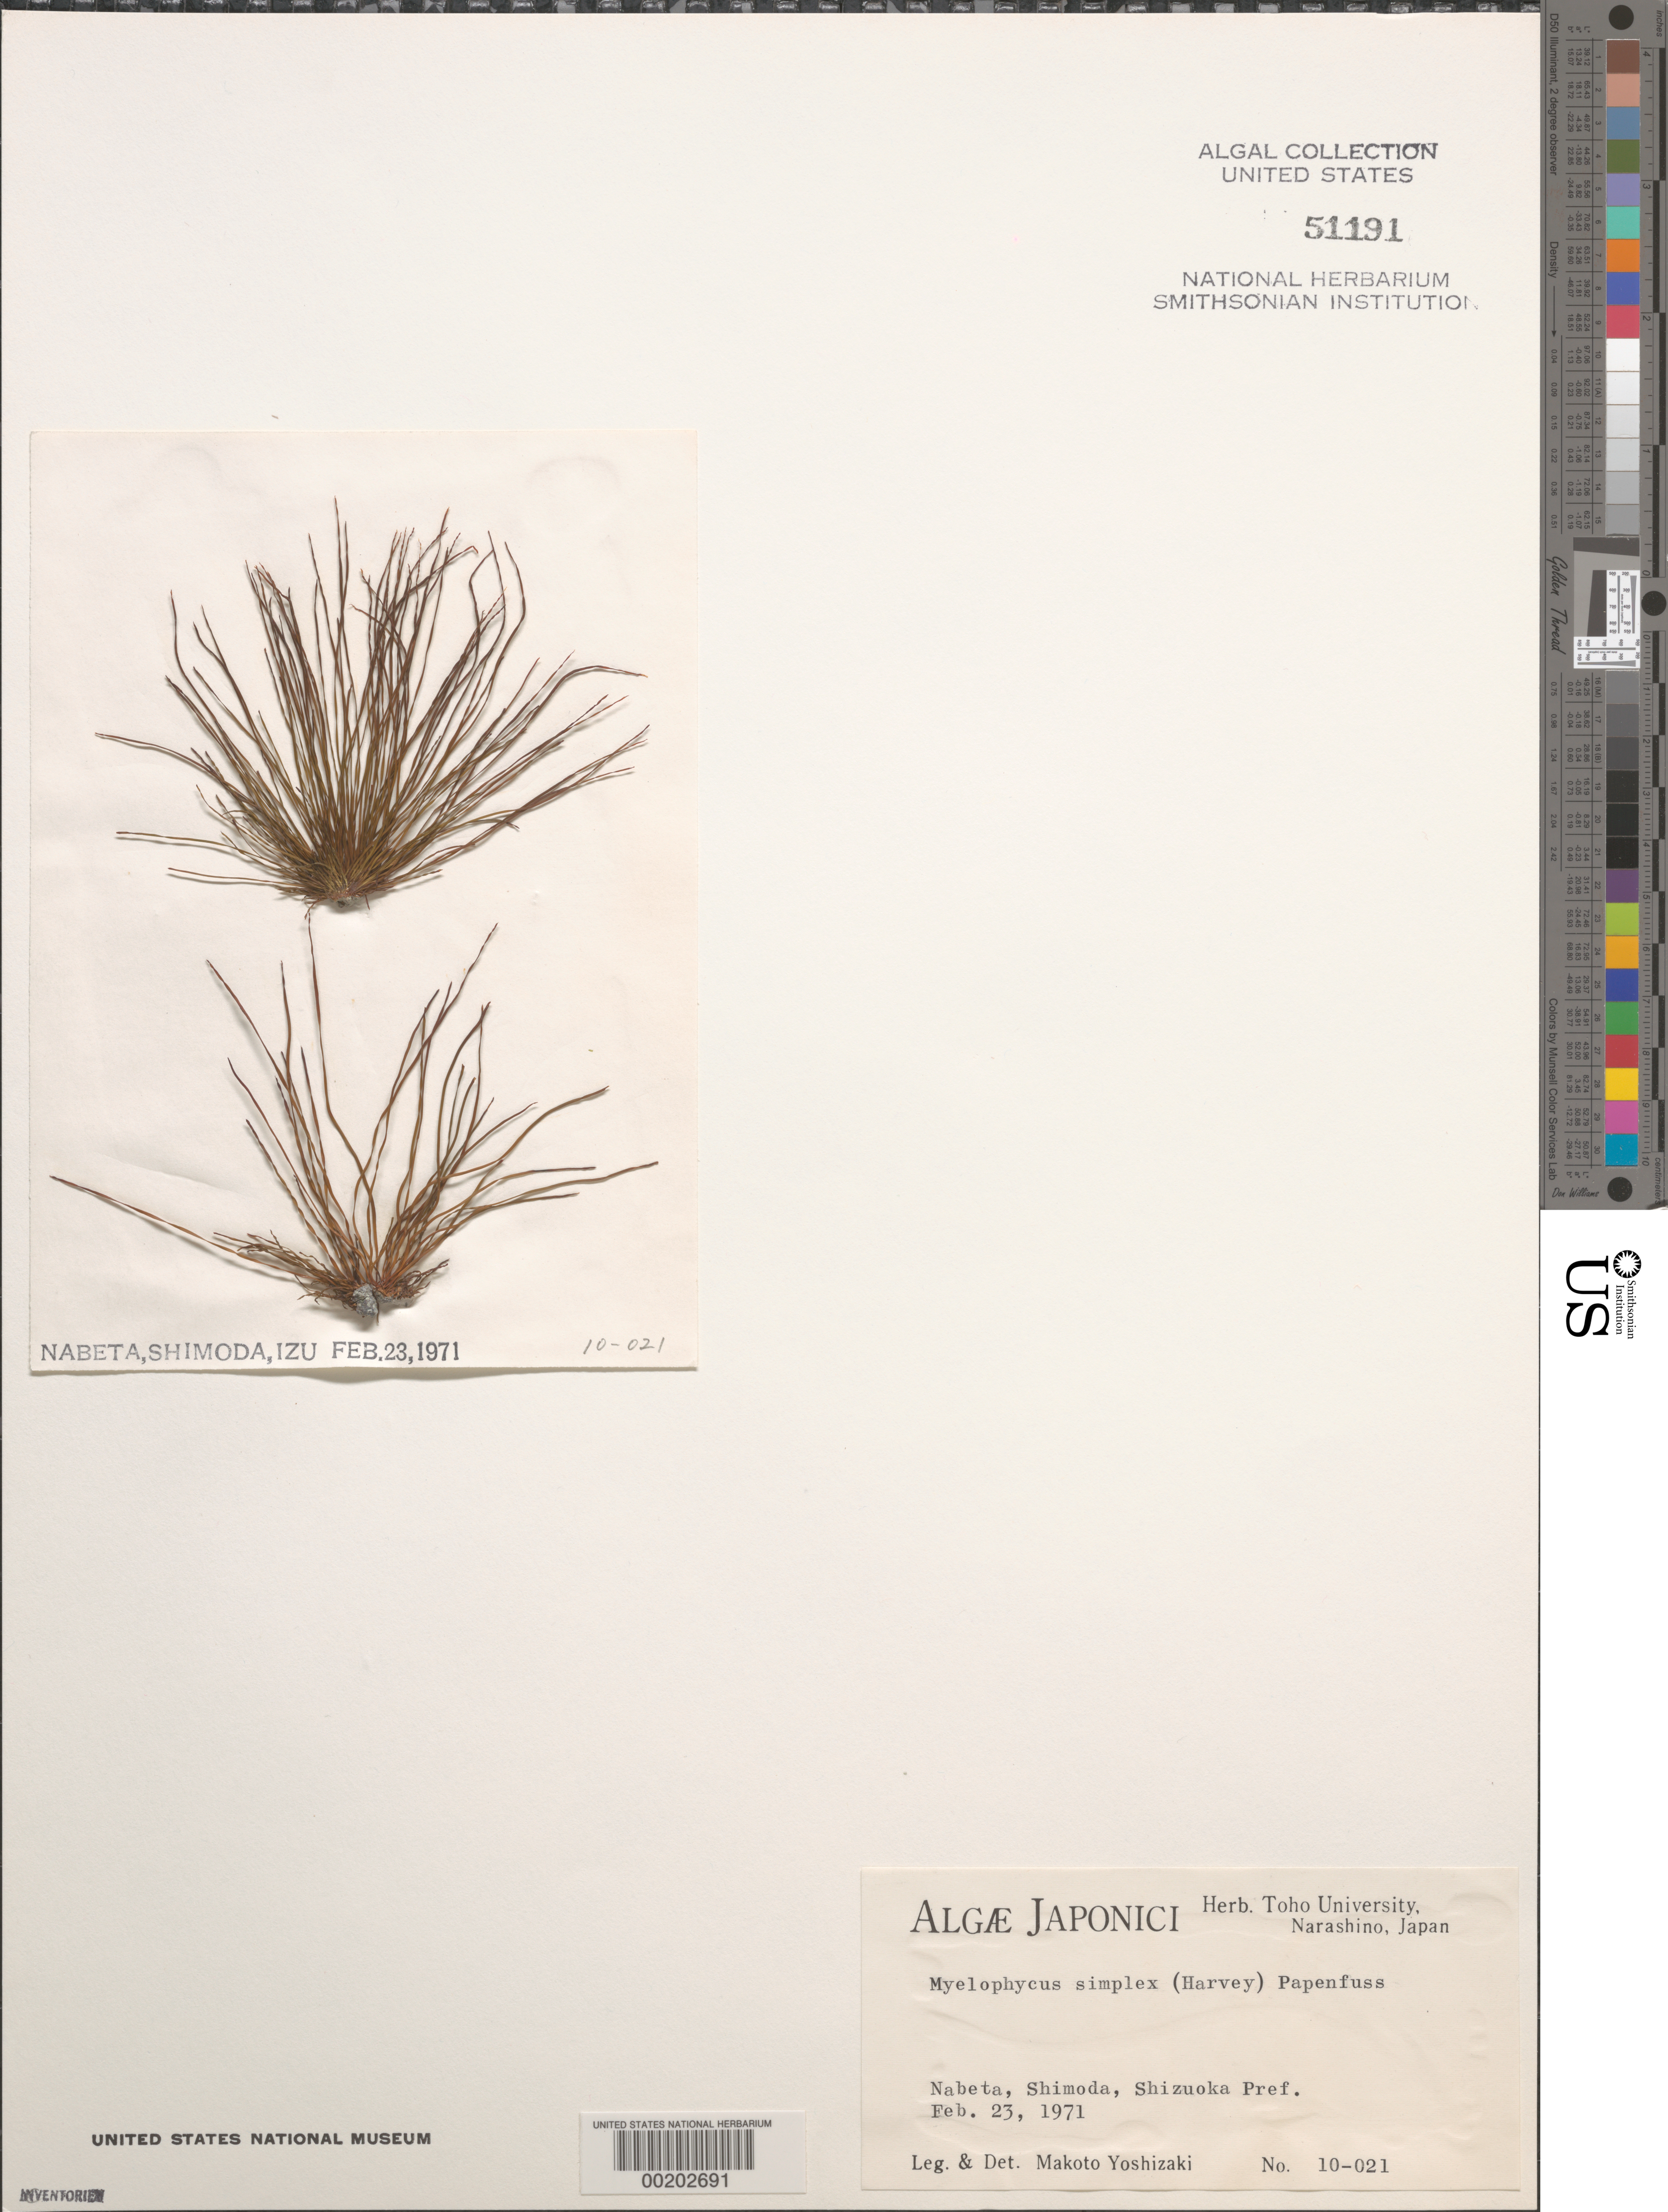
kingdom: Chromista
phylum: Ochrophyta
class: Phaeophyceae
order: Dictyosiphonales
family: Punctariaceae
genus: Myelophycus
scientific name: Myelophycus simplex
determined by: Yoshizaki, M.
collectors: M. Yoshizaki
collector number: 10-021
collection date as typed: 23 Feb 1971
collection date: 1971-02-23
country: Japan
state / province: Sizuoka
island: Honshu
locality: Nabeta, Shimoda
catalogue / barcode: US 51191